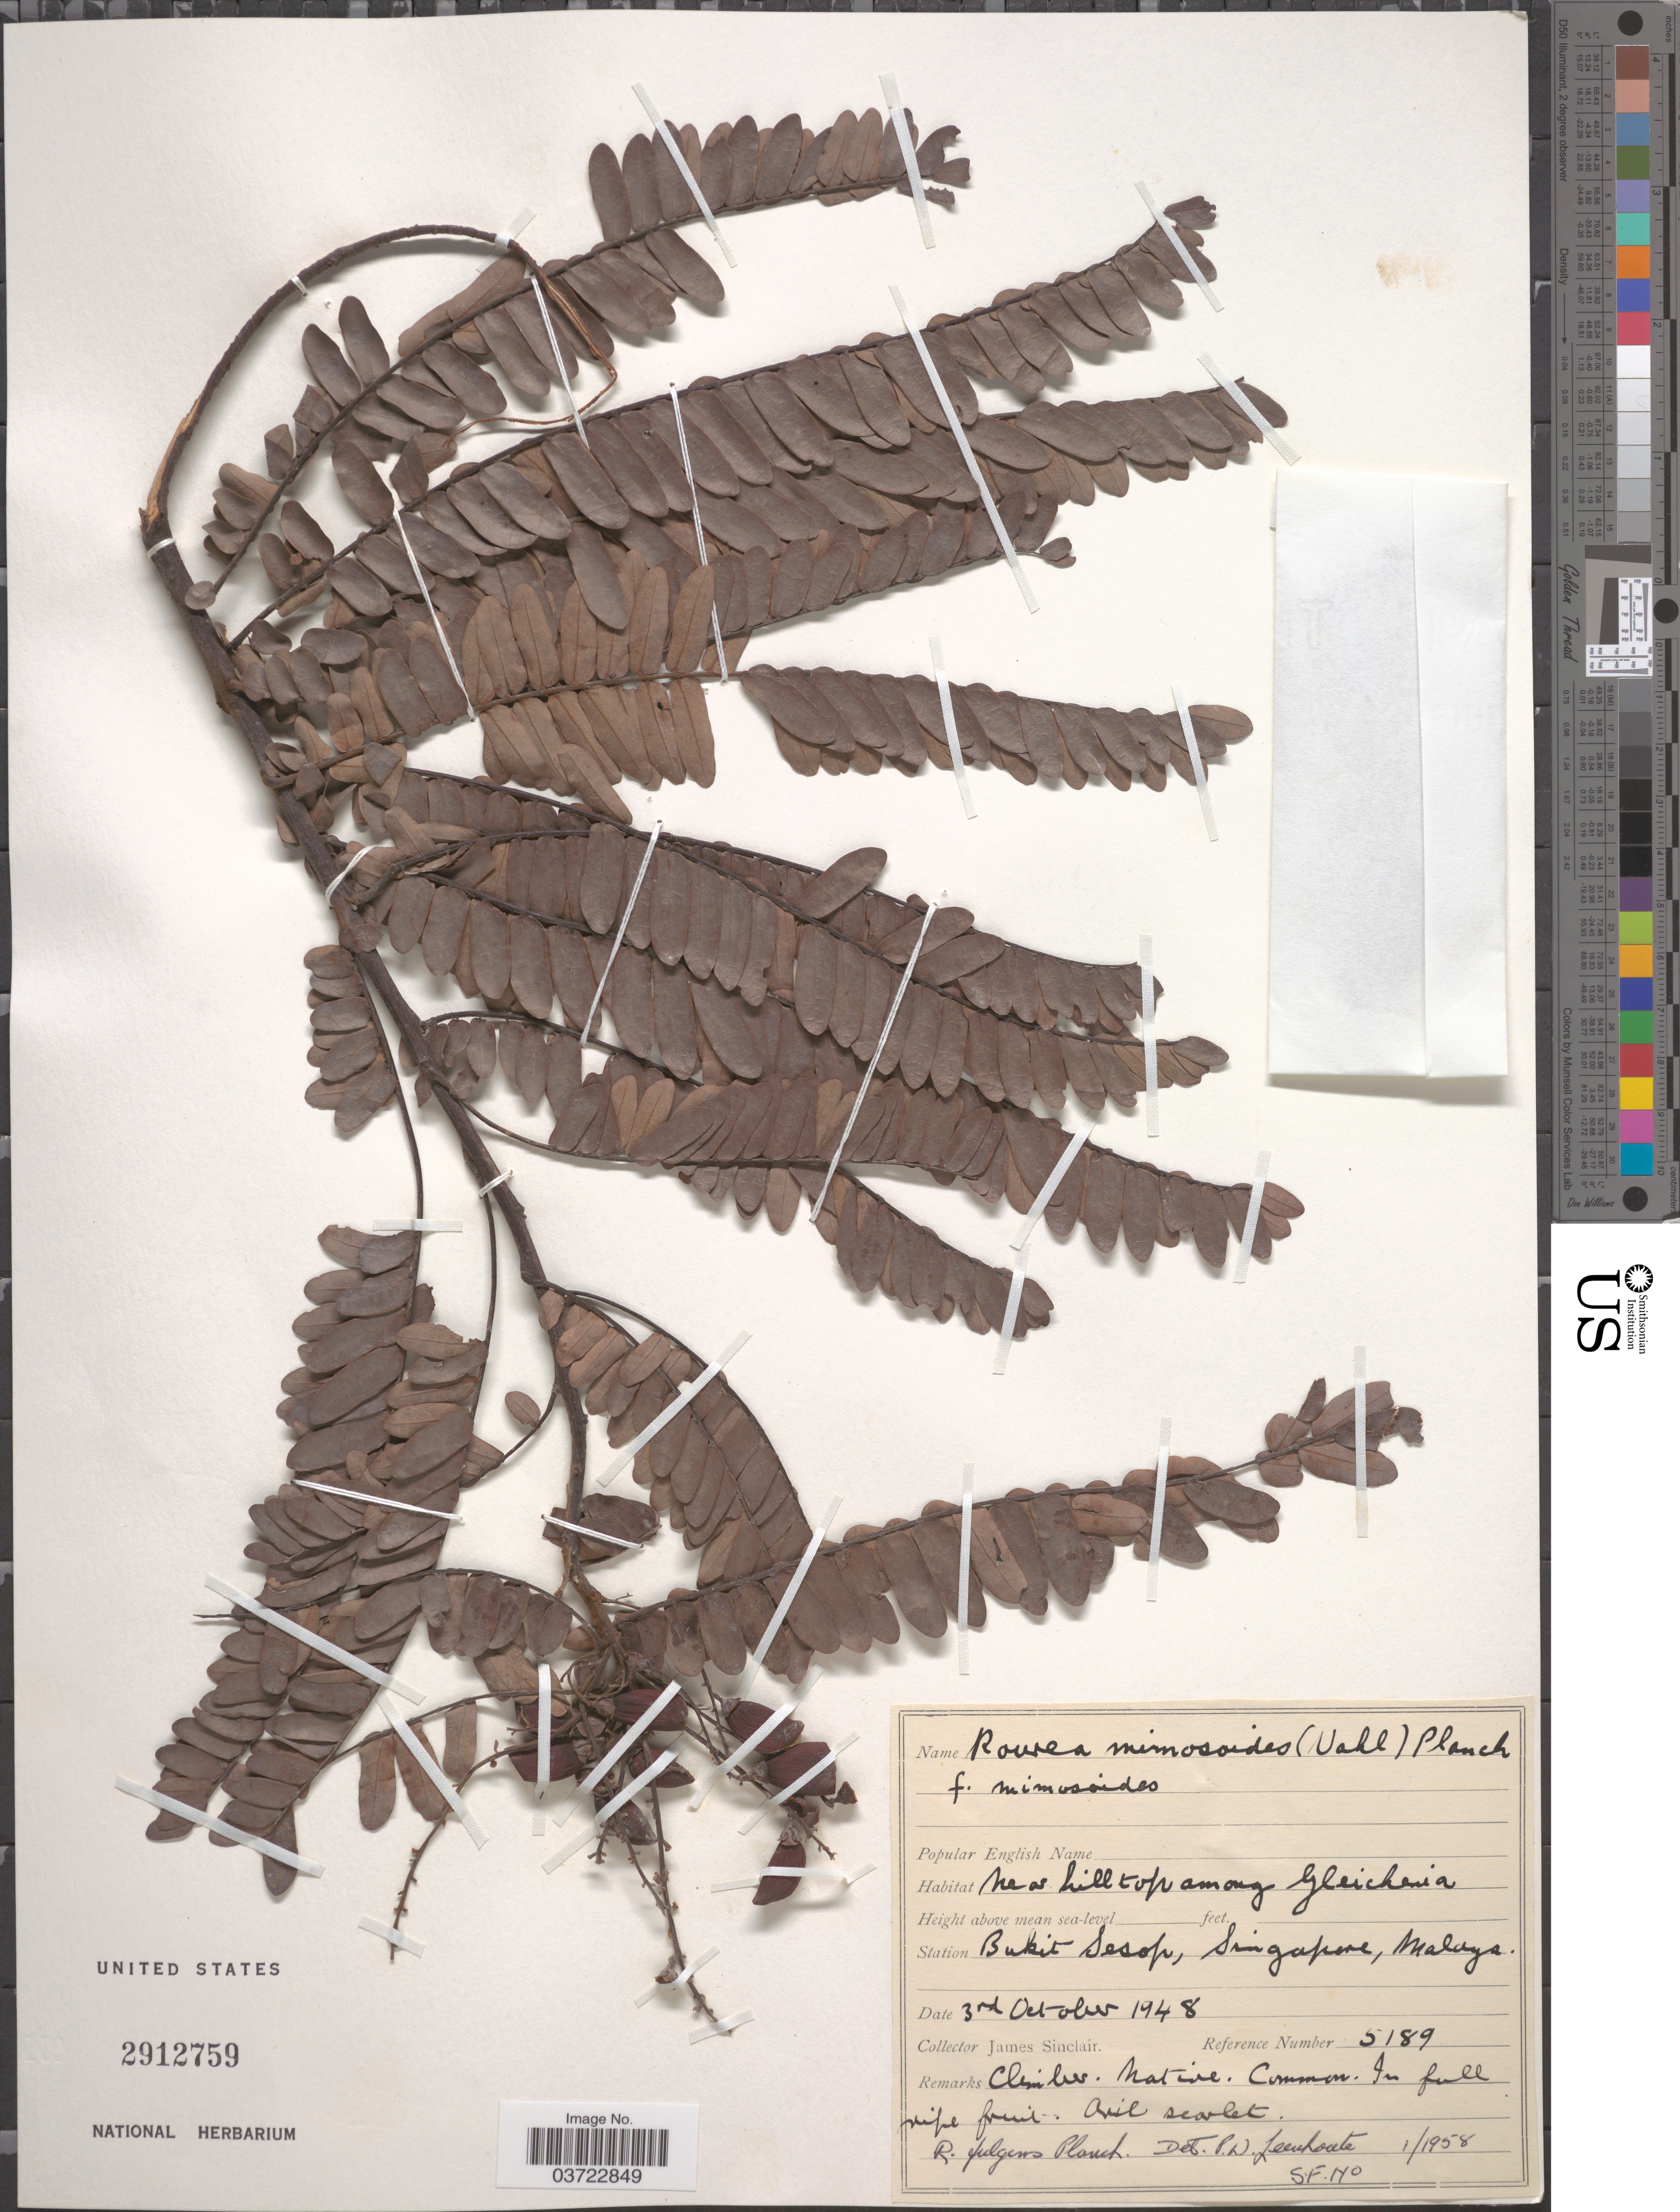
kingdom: Plantae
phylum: Tracheophyta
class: Magnoliopsida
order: Oxalidales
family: Connaraceae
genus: Rourea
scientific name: Rourea mimosoides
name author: (Vahl) Planch.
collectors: J. Sinclair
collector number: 5189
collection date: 1948-10-03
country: Singapore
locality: Station Bukit Sesop, Malaya.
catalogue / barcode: US 2912759